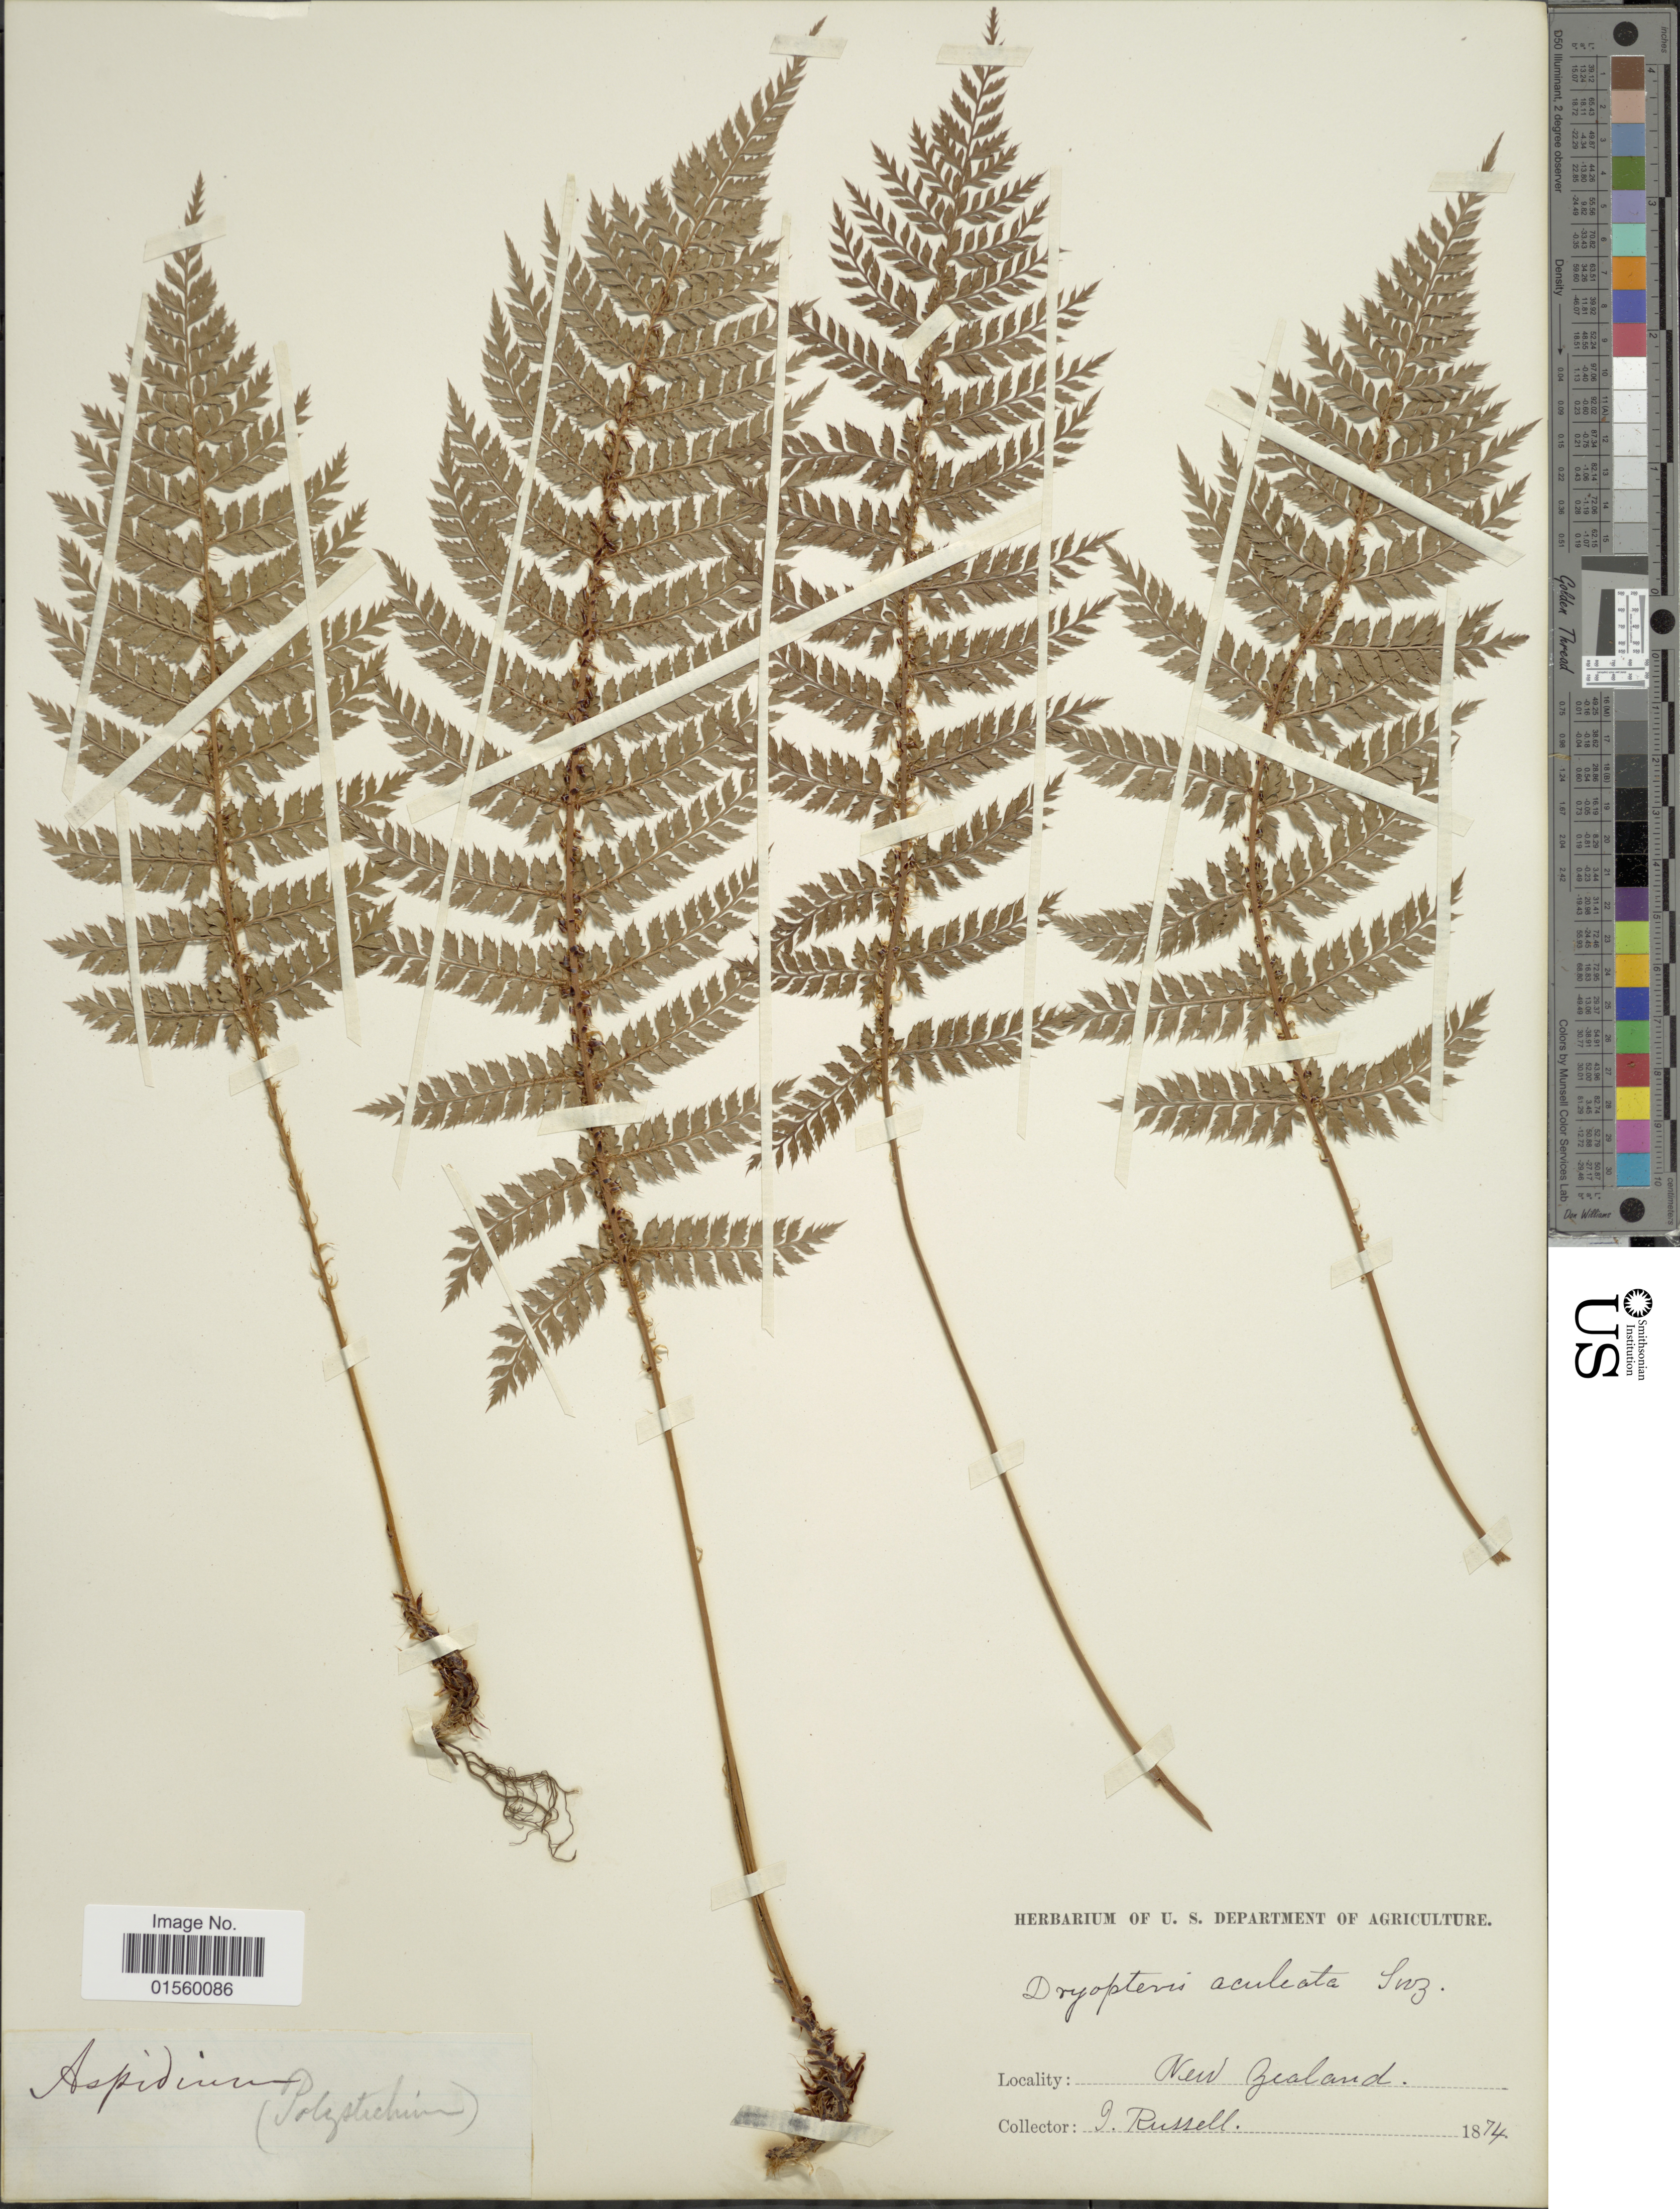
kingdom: Plantae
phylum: Tracheophyta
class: Polypodiopsida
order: Polypodiales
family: Dryopteridaceae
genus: Polystichum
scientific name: Polystichum vestitum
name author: (Sw.) C. Presl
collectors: J. Russell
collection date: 1874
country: New Zealand